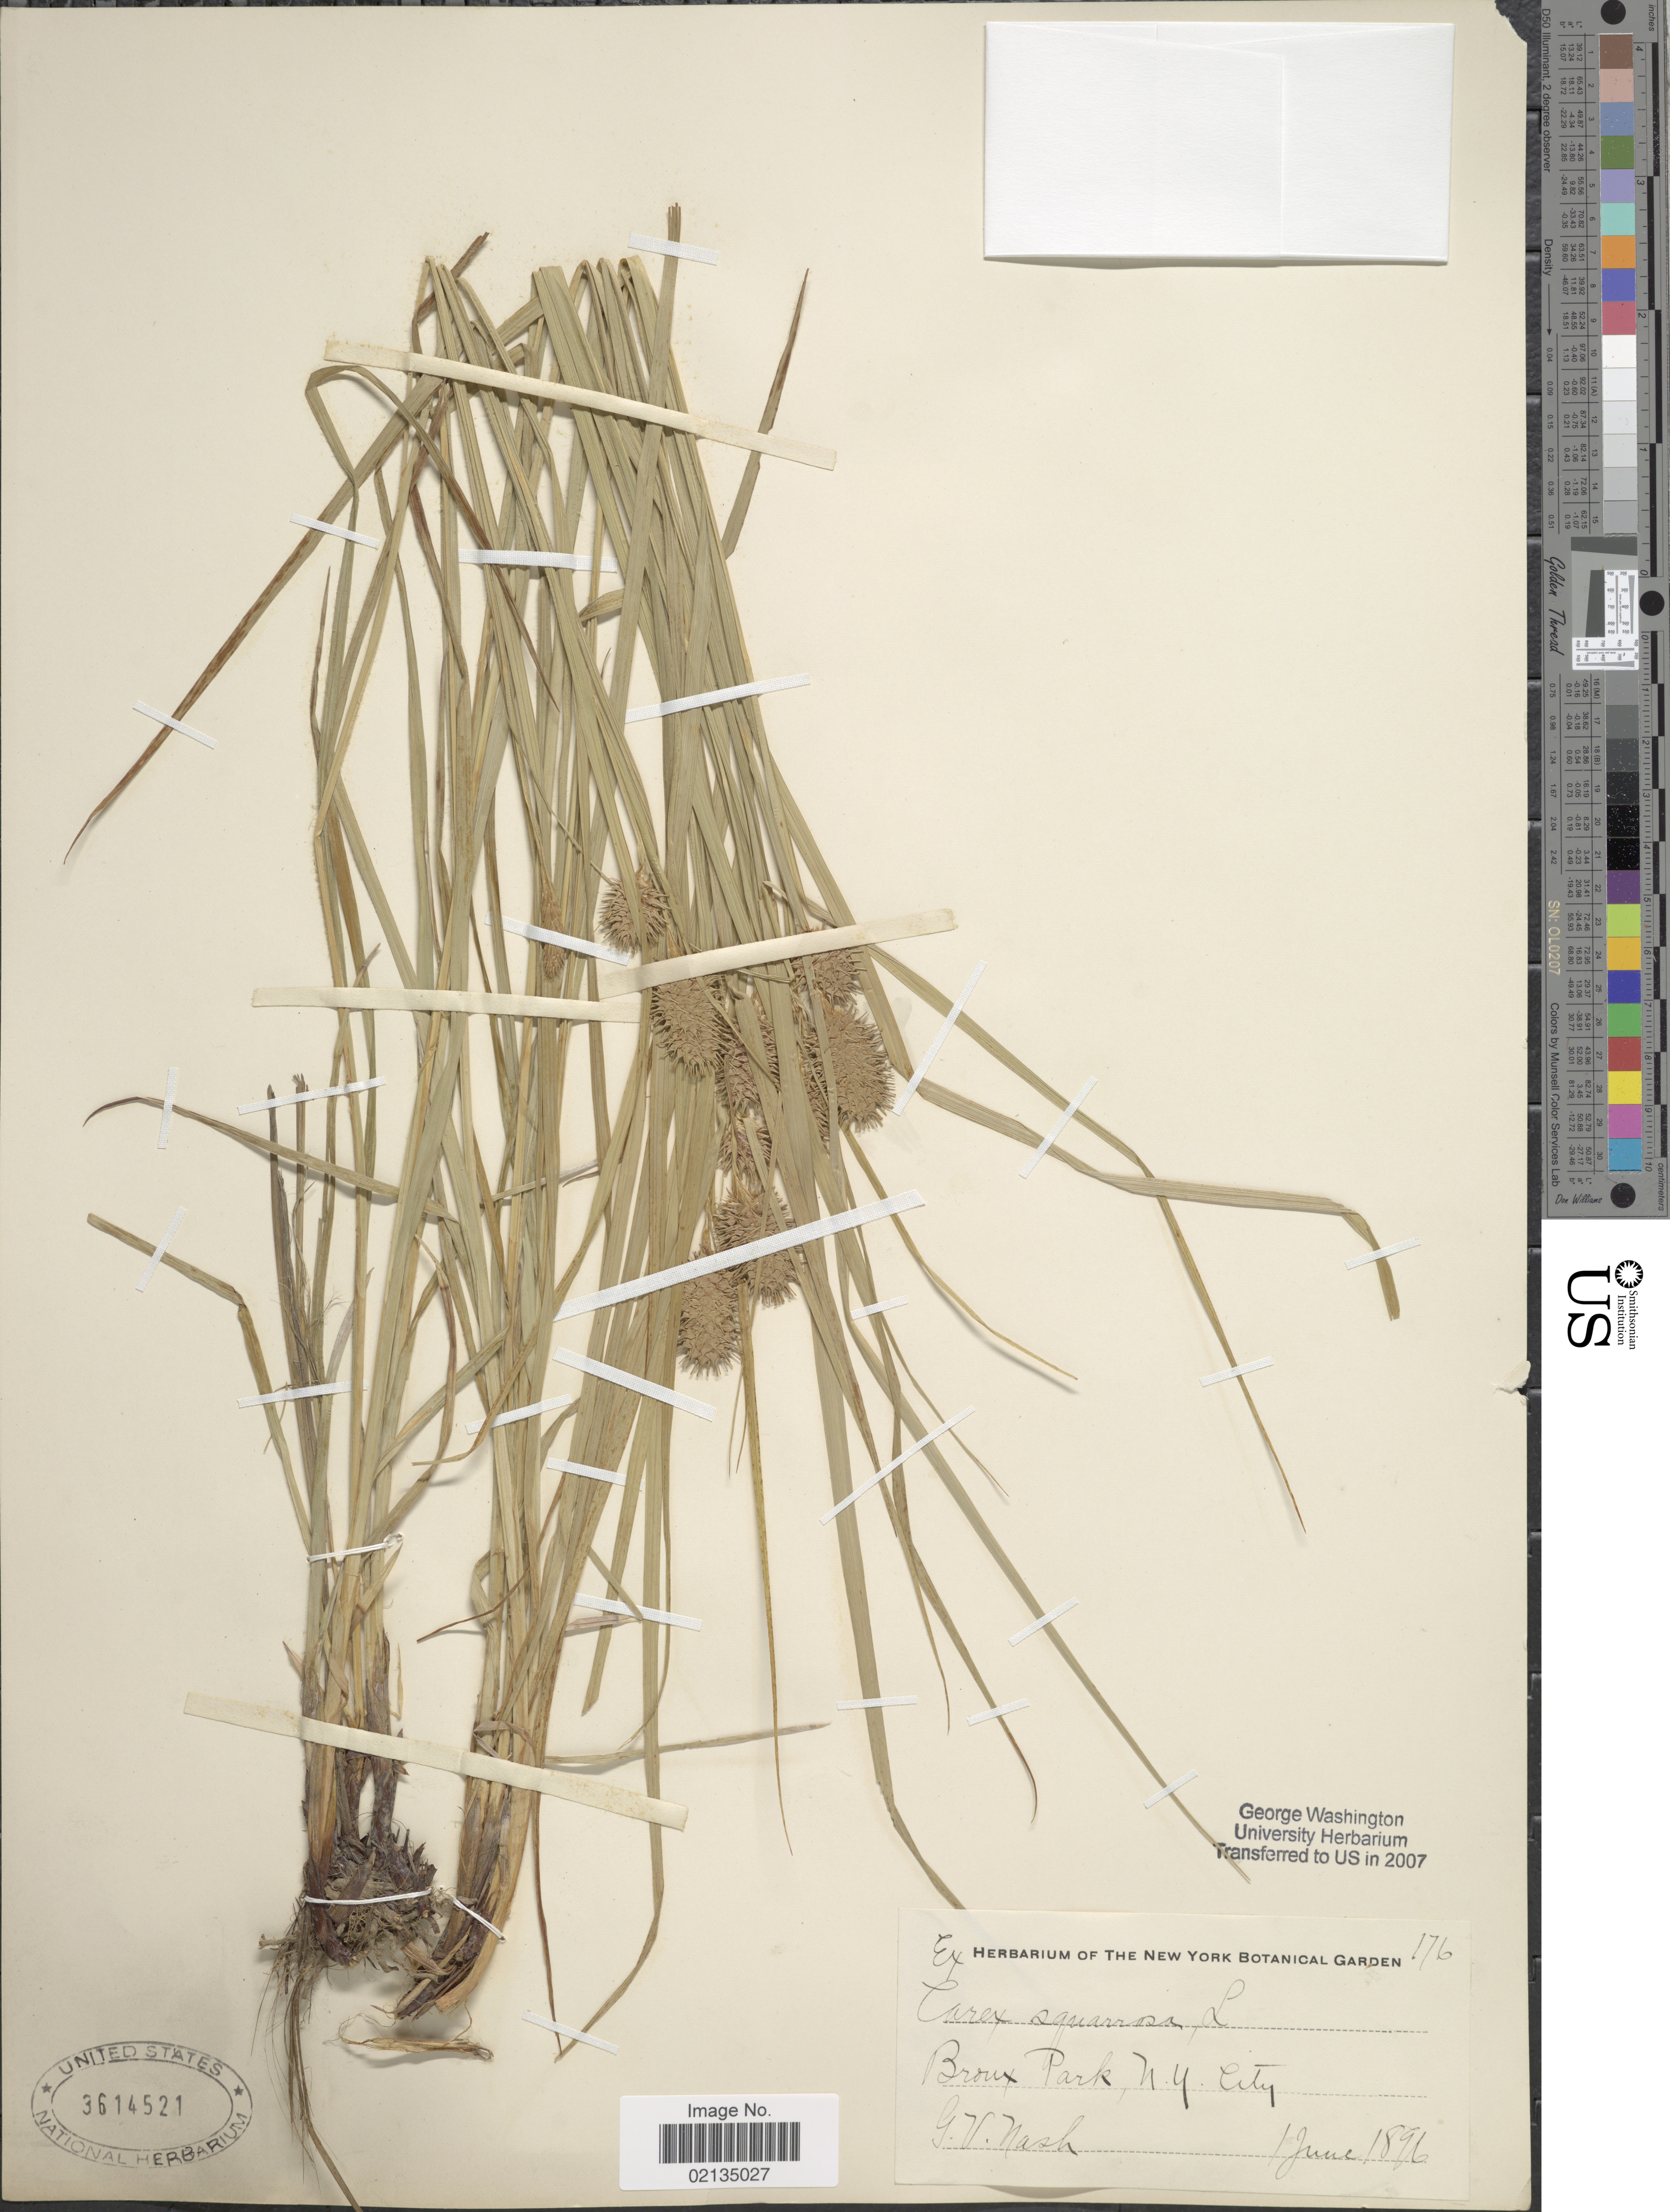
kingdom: Plantae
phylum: Tracheophyta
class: Liliopsida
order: Poales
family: Cyperaceae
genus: Carex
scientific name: Carex squarrosa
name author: L.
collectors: G. V. Nash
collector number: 176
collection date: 1896-06-01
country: United States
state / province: New York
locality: Bronx Park, N.Y. City.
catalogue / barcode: US 3614521